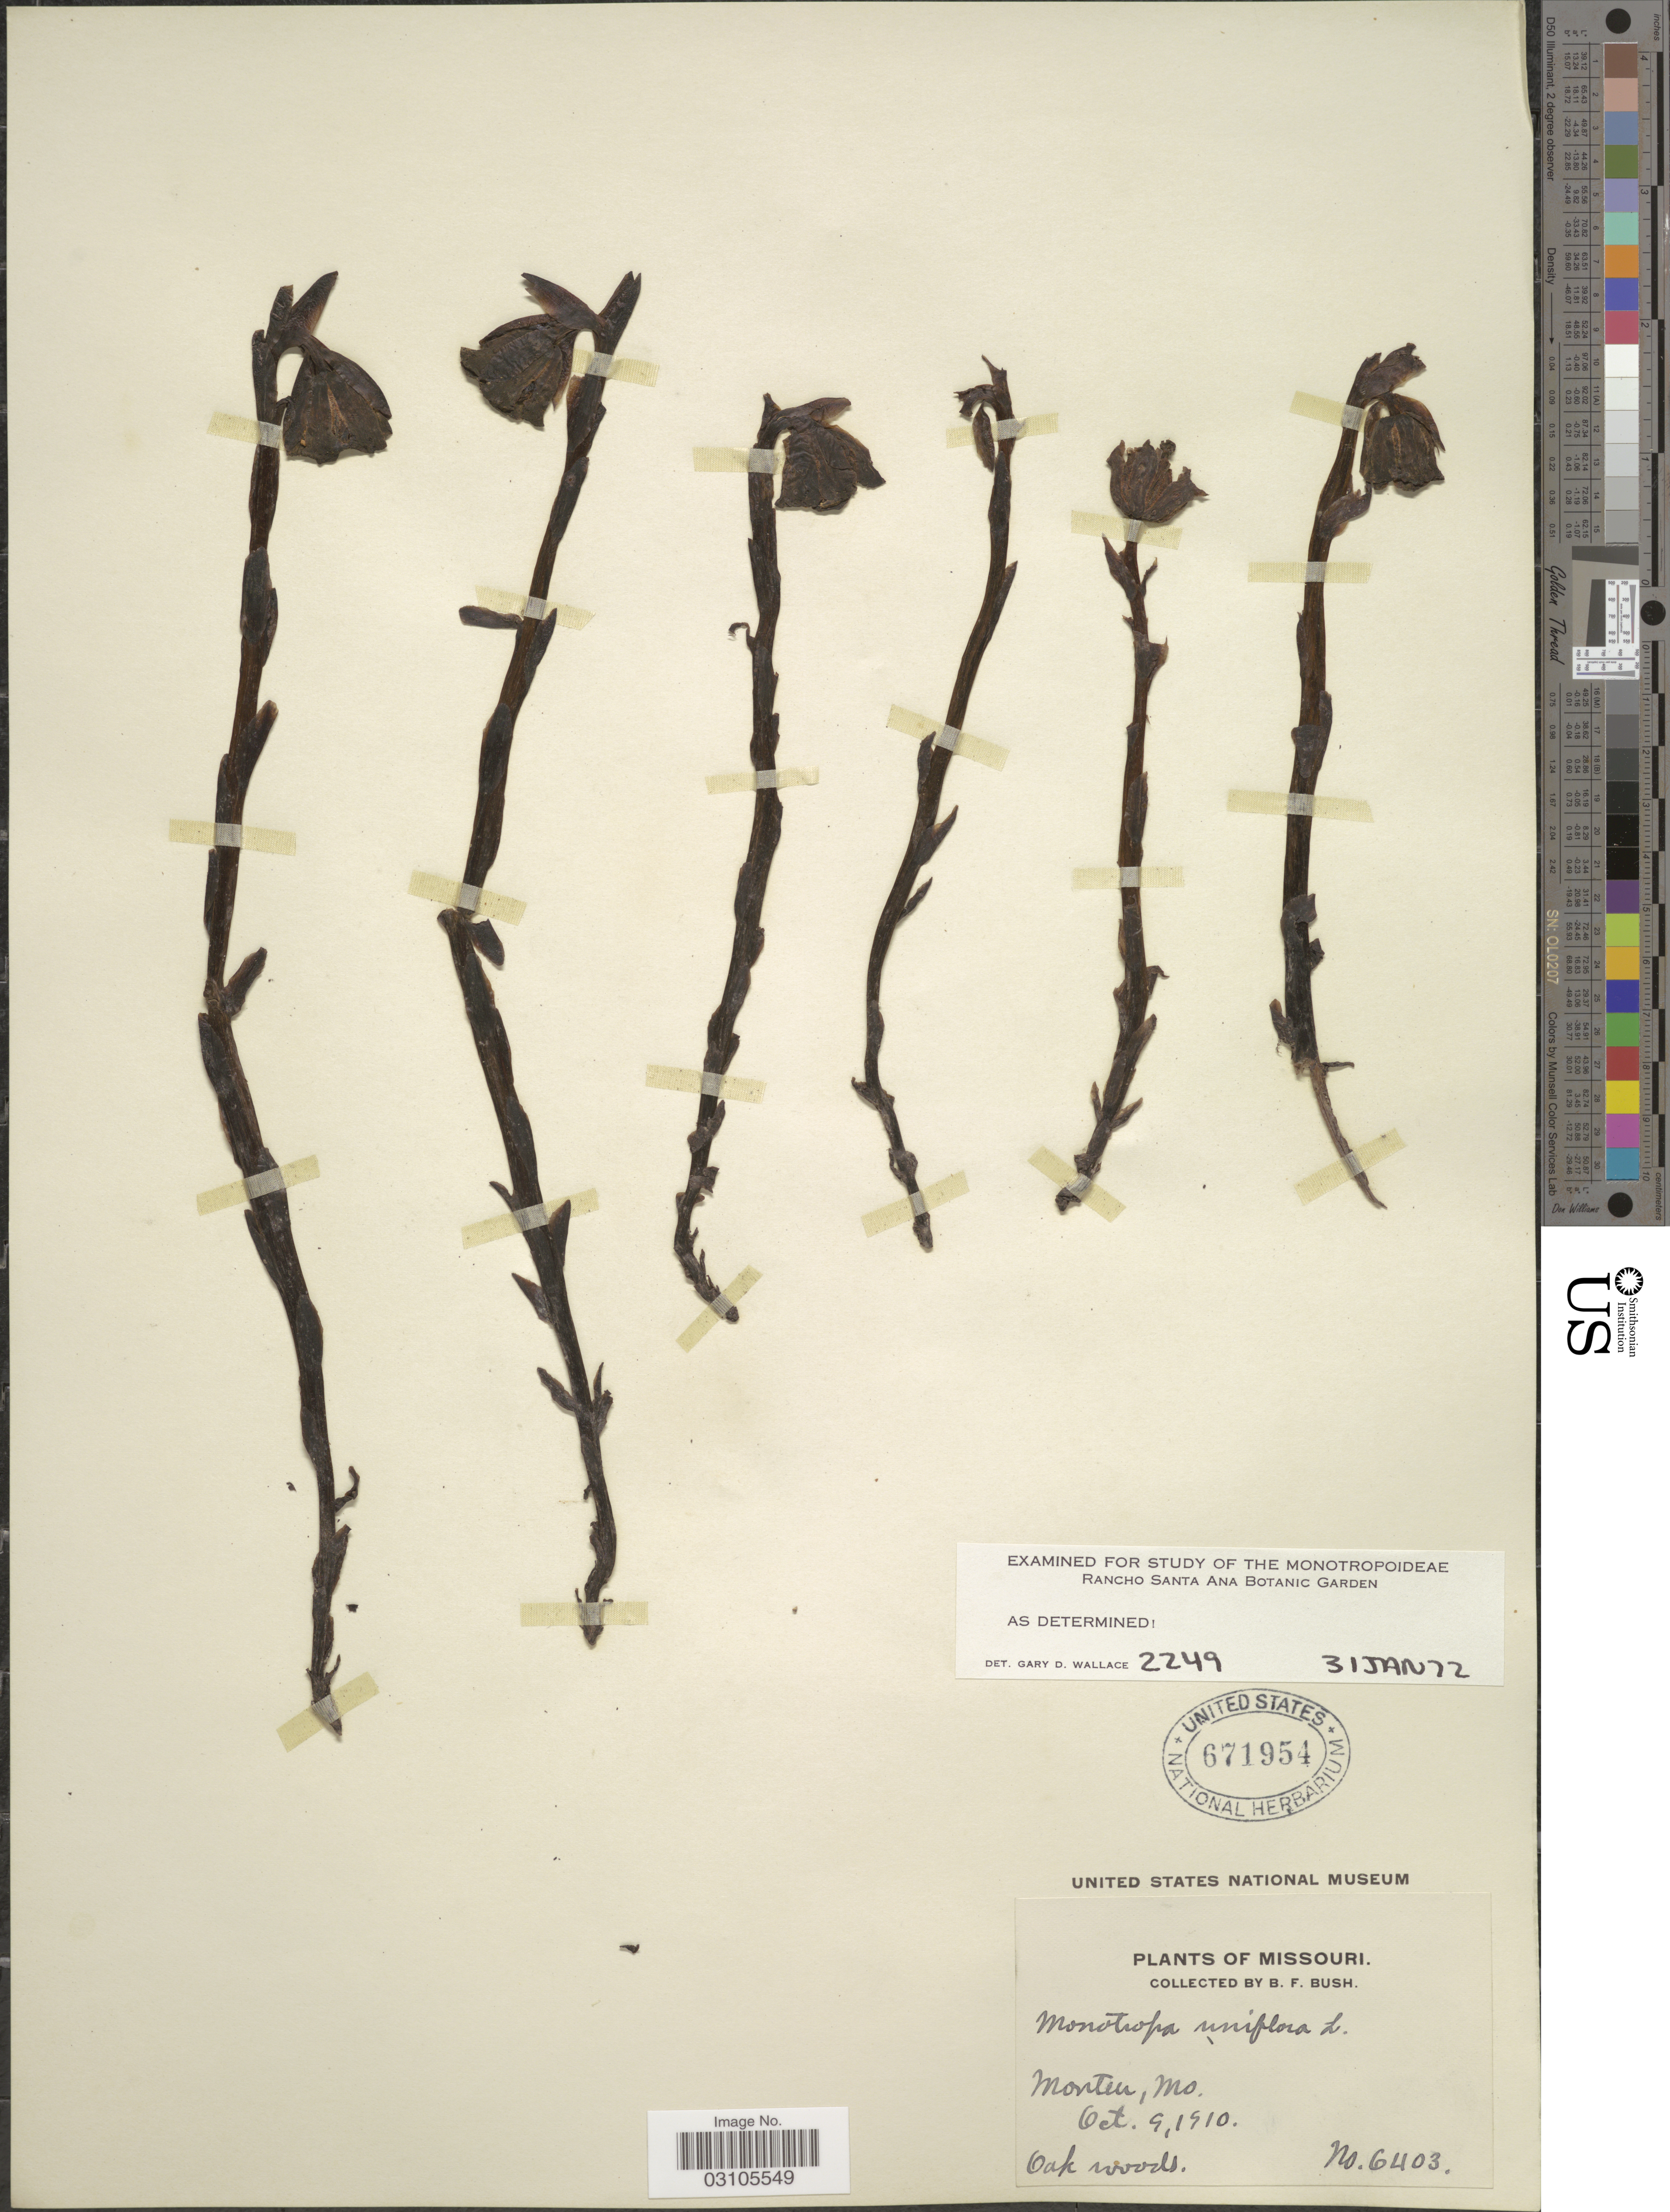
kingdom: Plantae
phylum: Tracheophyta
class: Magnoliopsida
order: Ericales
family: Ericaceae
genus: Monotropa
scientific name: Monotropa uniflora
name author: L.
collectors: B. F. Bush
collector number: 6403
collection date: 1910-10-09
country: United States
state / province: Missouri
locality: Monteer. Oak woods.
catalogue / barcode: US 671954